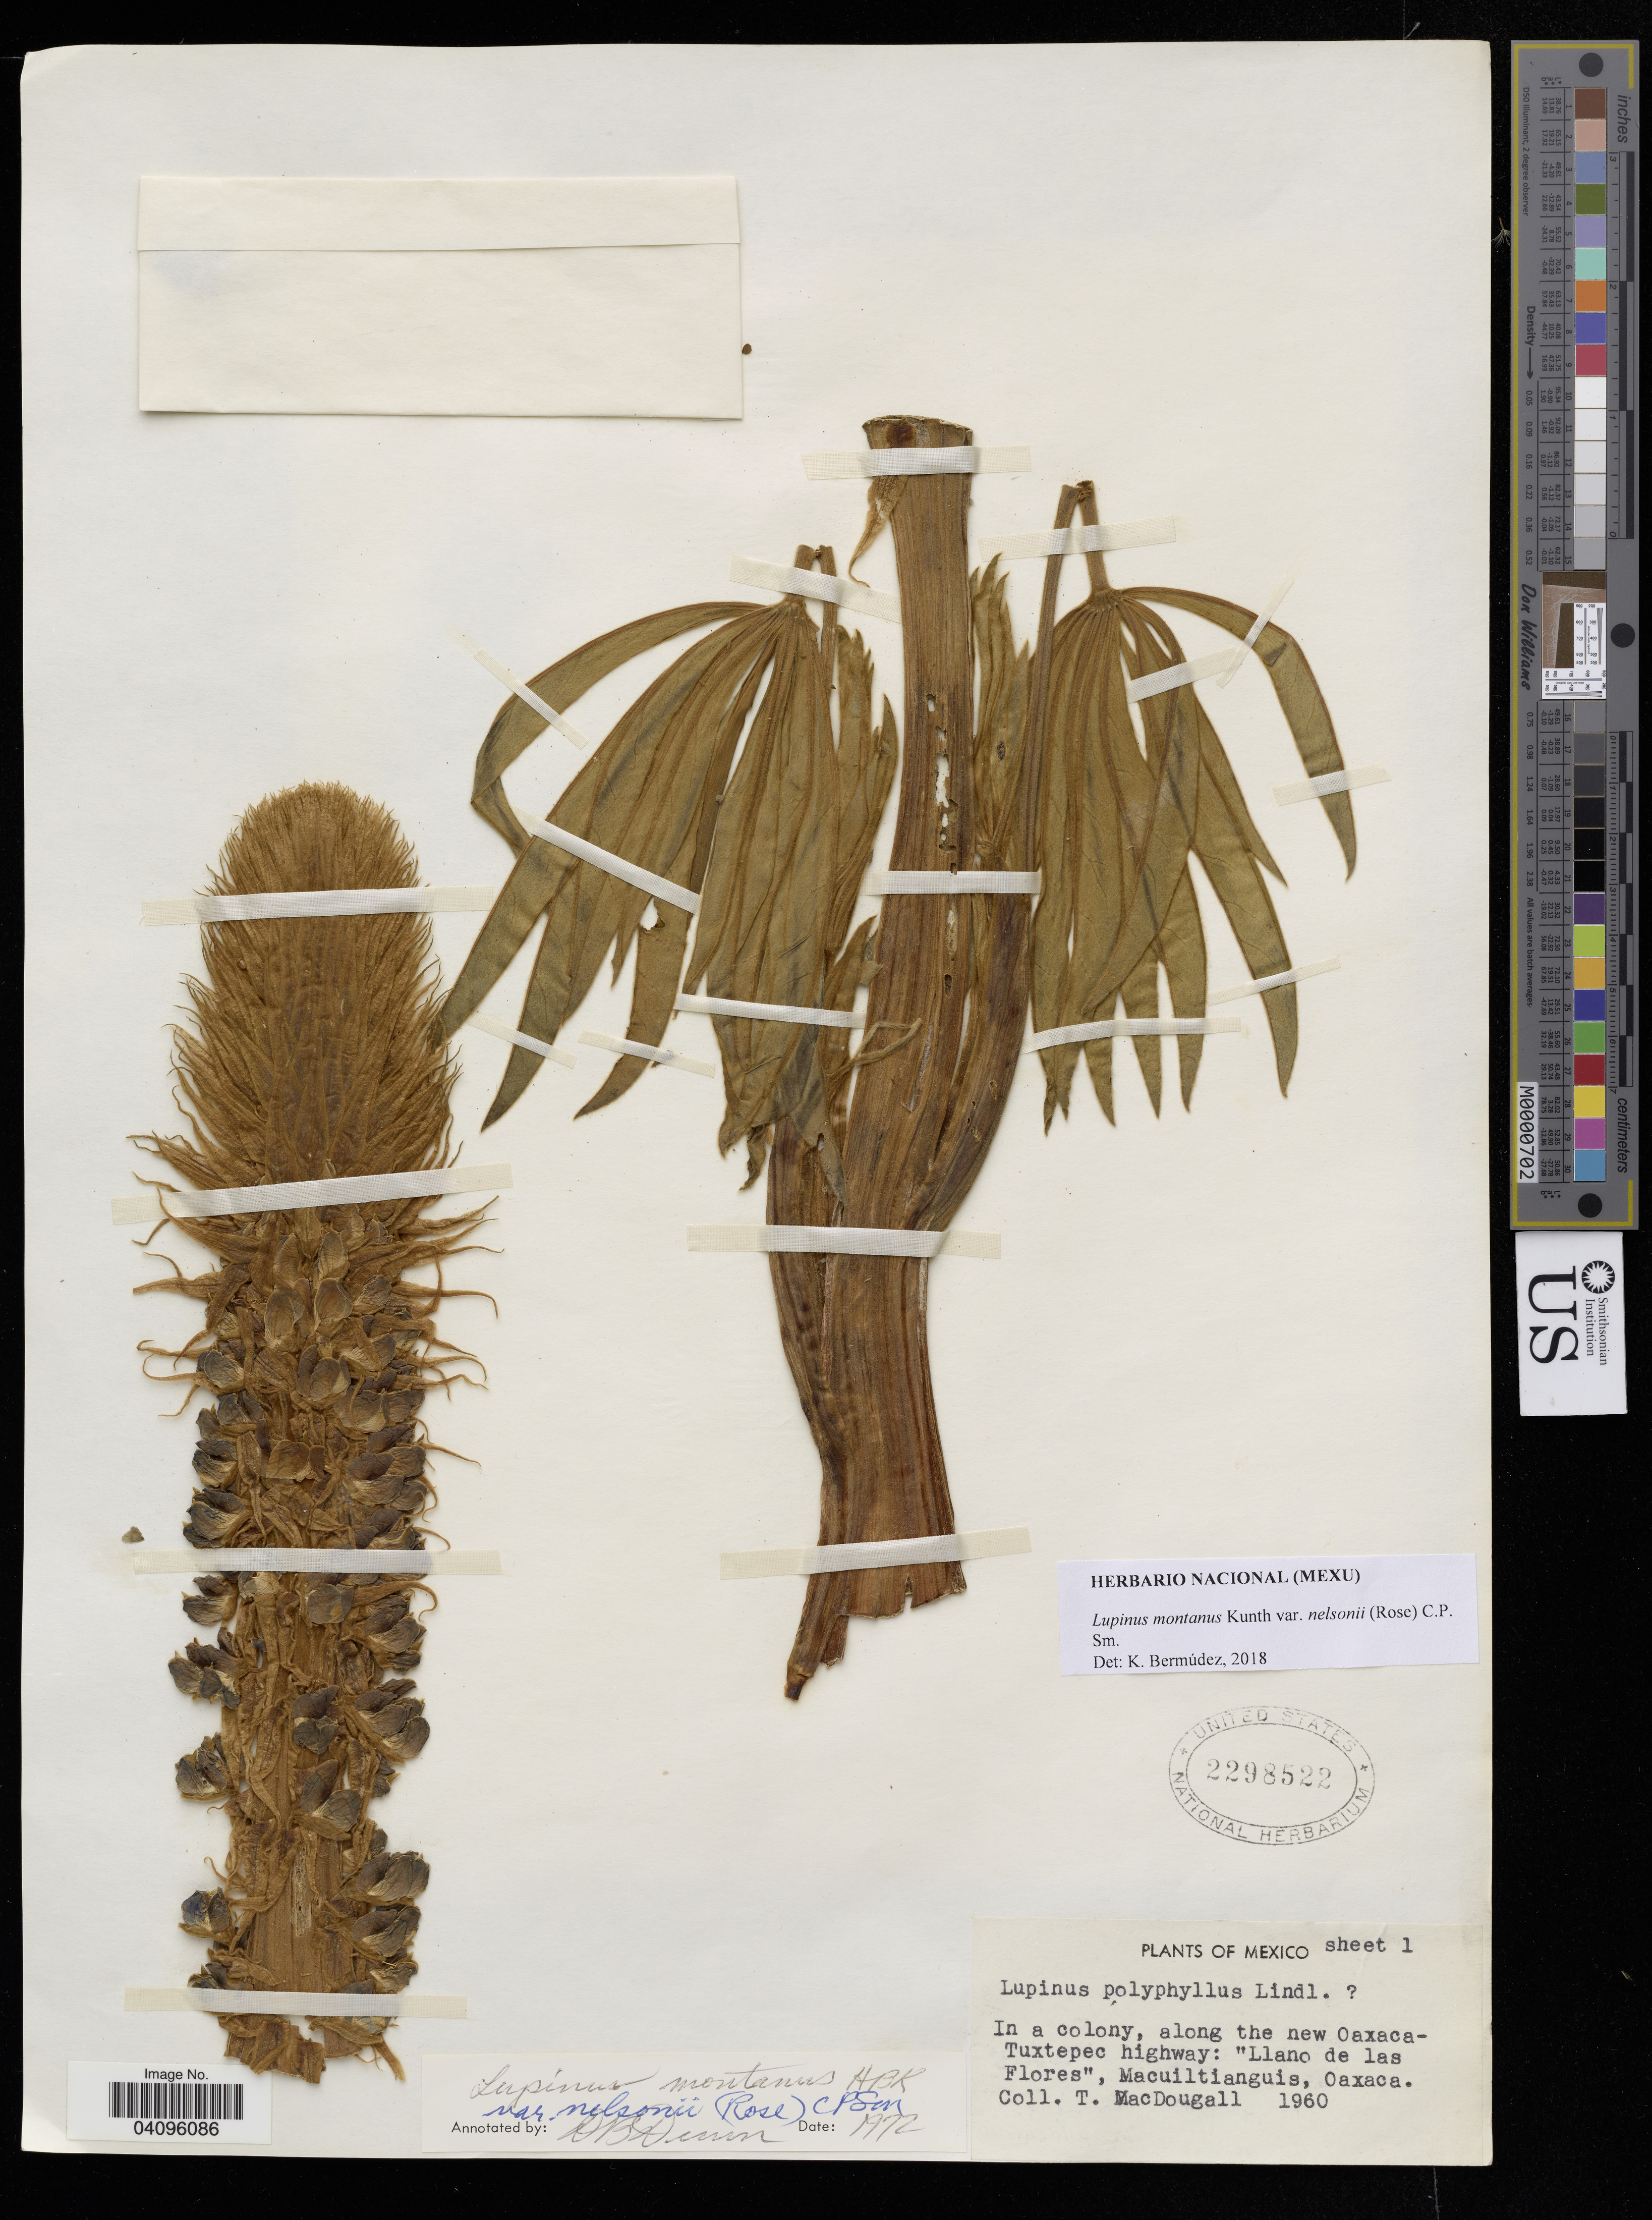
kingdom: Plantae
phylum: Tracheophyta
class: Magnoliopsida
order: Fabales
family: Fabaceae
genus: Lupinus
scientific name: Lupinus montanus var. nelsonii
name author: (Rose) C.P. Sm.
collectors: T. Macdougall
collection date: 1960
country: Mexico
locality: Mexico. In a colony, along the new Oaxaca-Tuxtepec highway: "Llano de las Flores", Macuiltianguis, Oaxaca.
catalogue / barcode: US 2298522